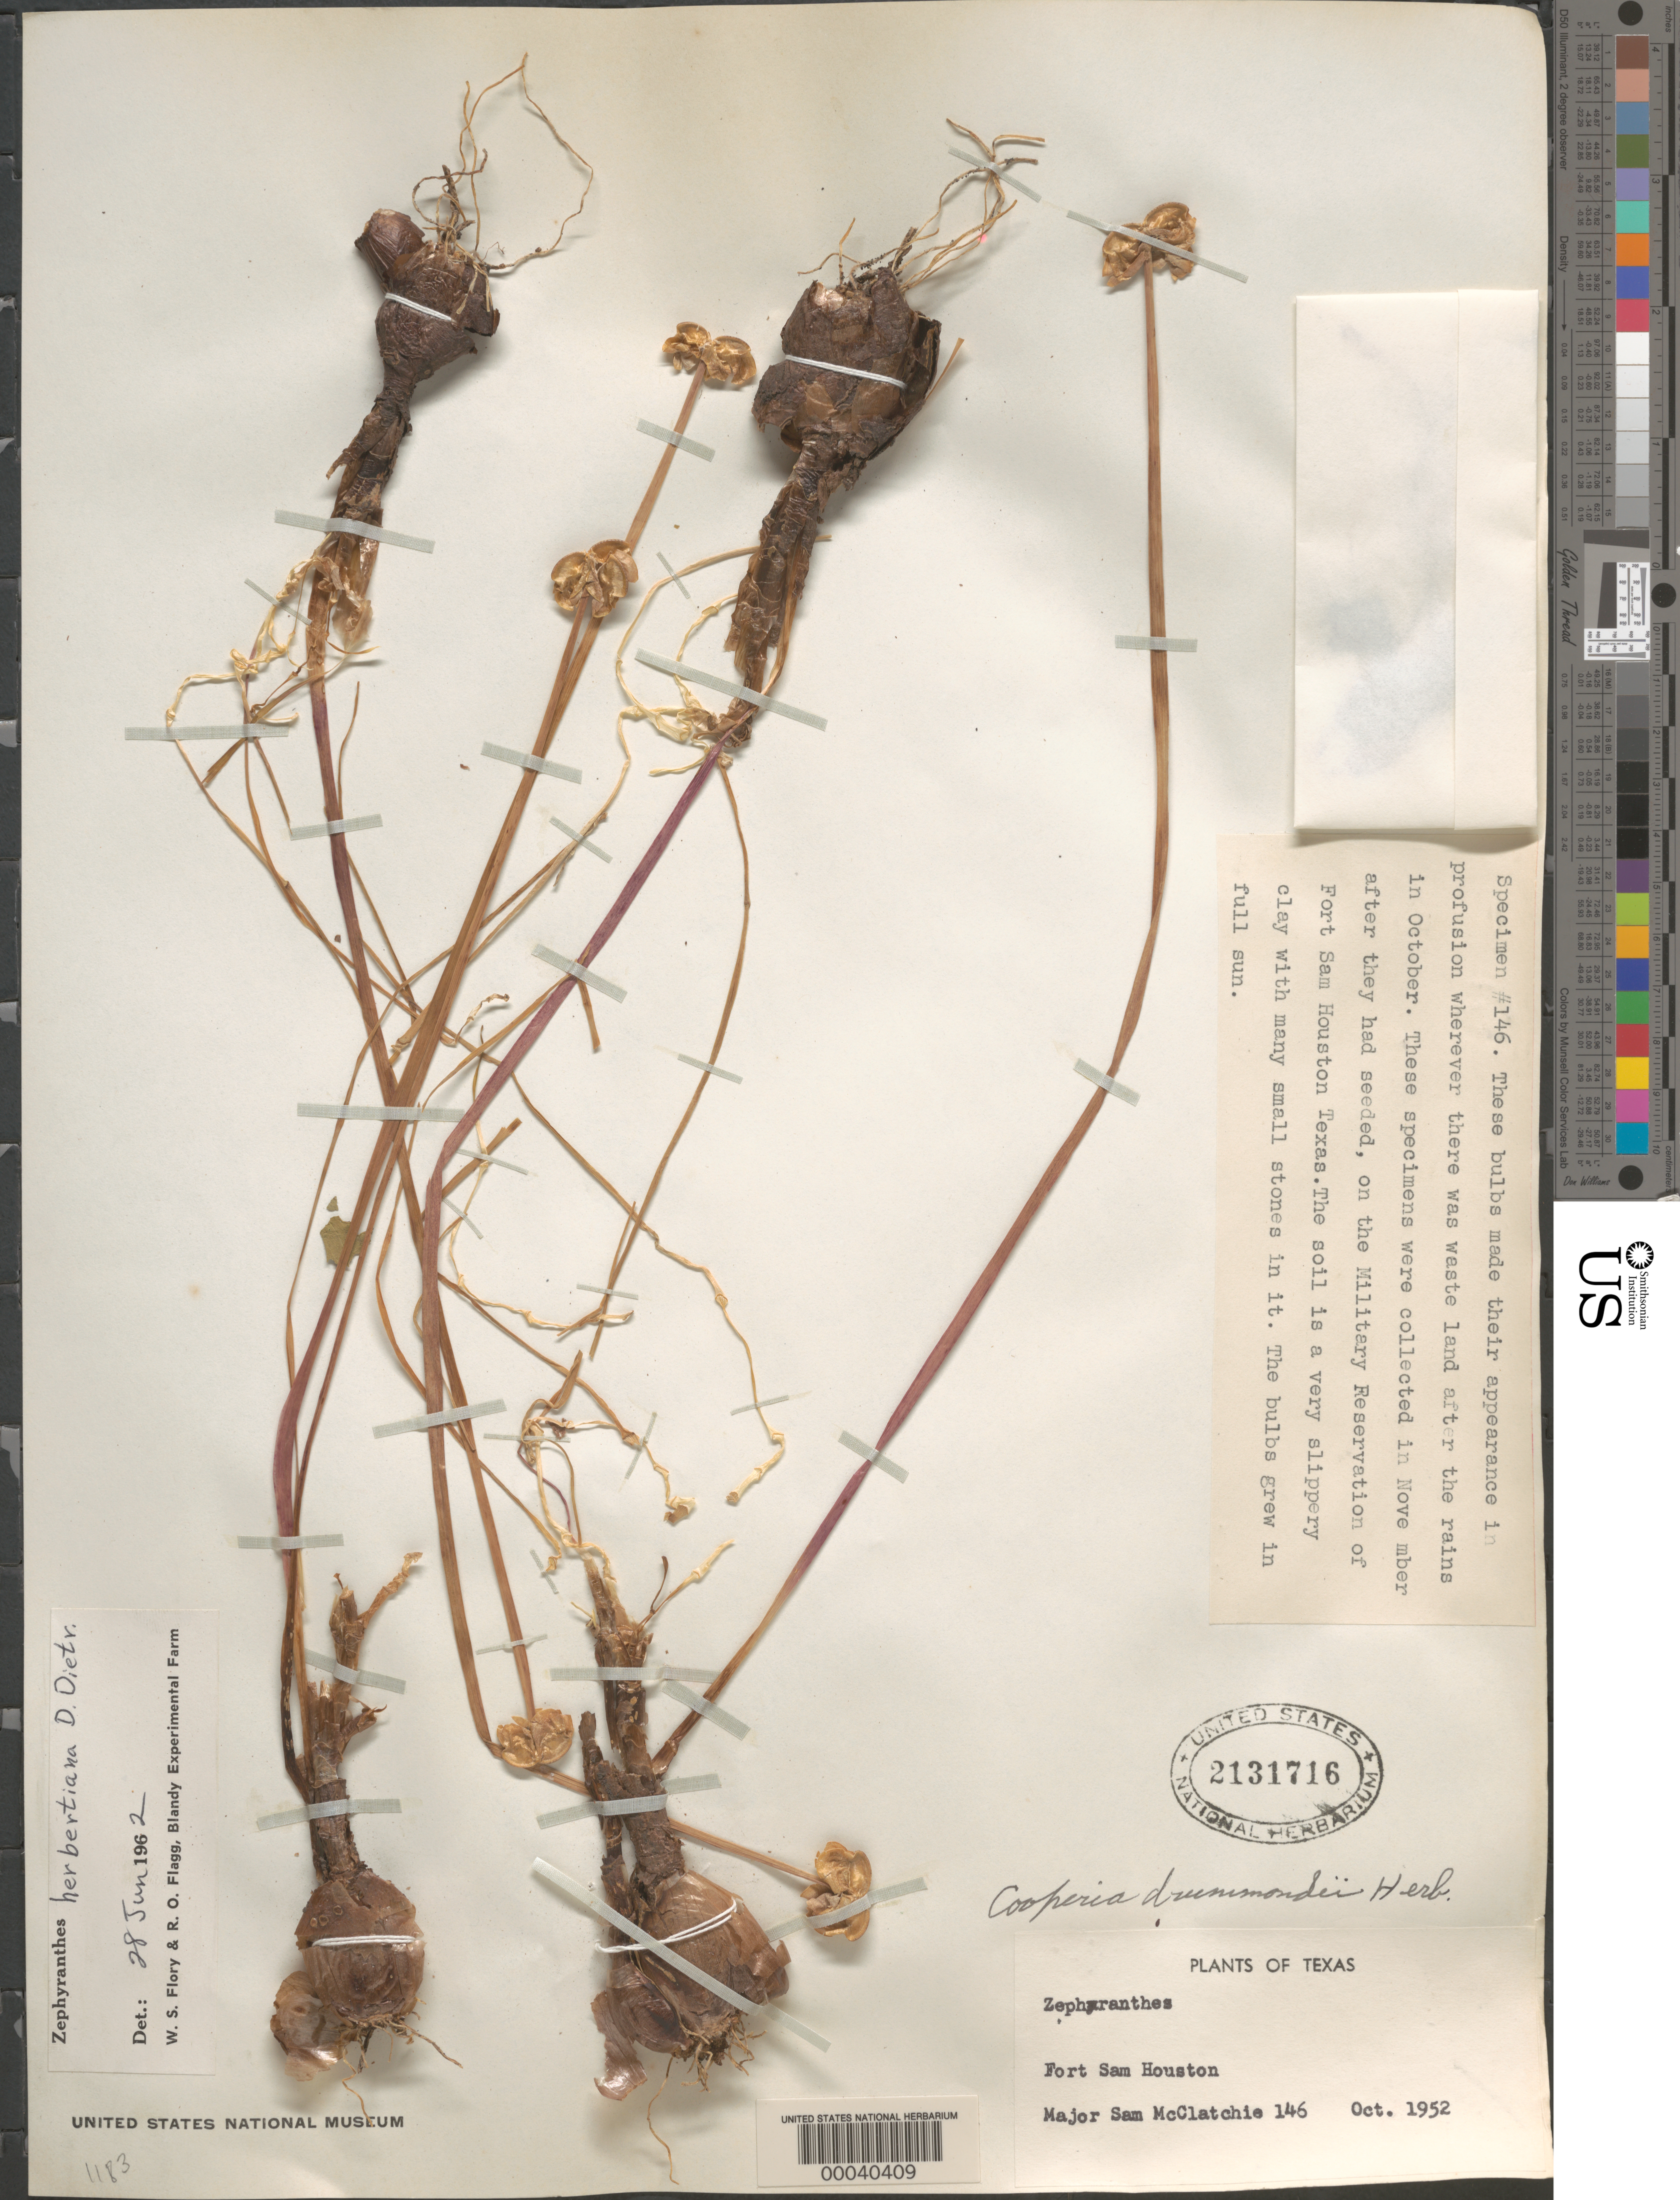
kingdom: Plantae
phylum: Tracheophyta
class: Liliopsida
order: Asparagales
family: Amaryllidaceae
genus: Zephyranthes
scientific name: Zephyranthes herbertiana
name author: D. Dietr.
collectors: S. McClatchie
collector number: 146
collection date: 1952-10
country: United States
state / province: Texas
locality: Fort Sam Houston.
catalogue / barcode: US 2131716